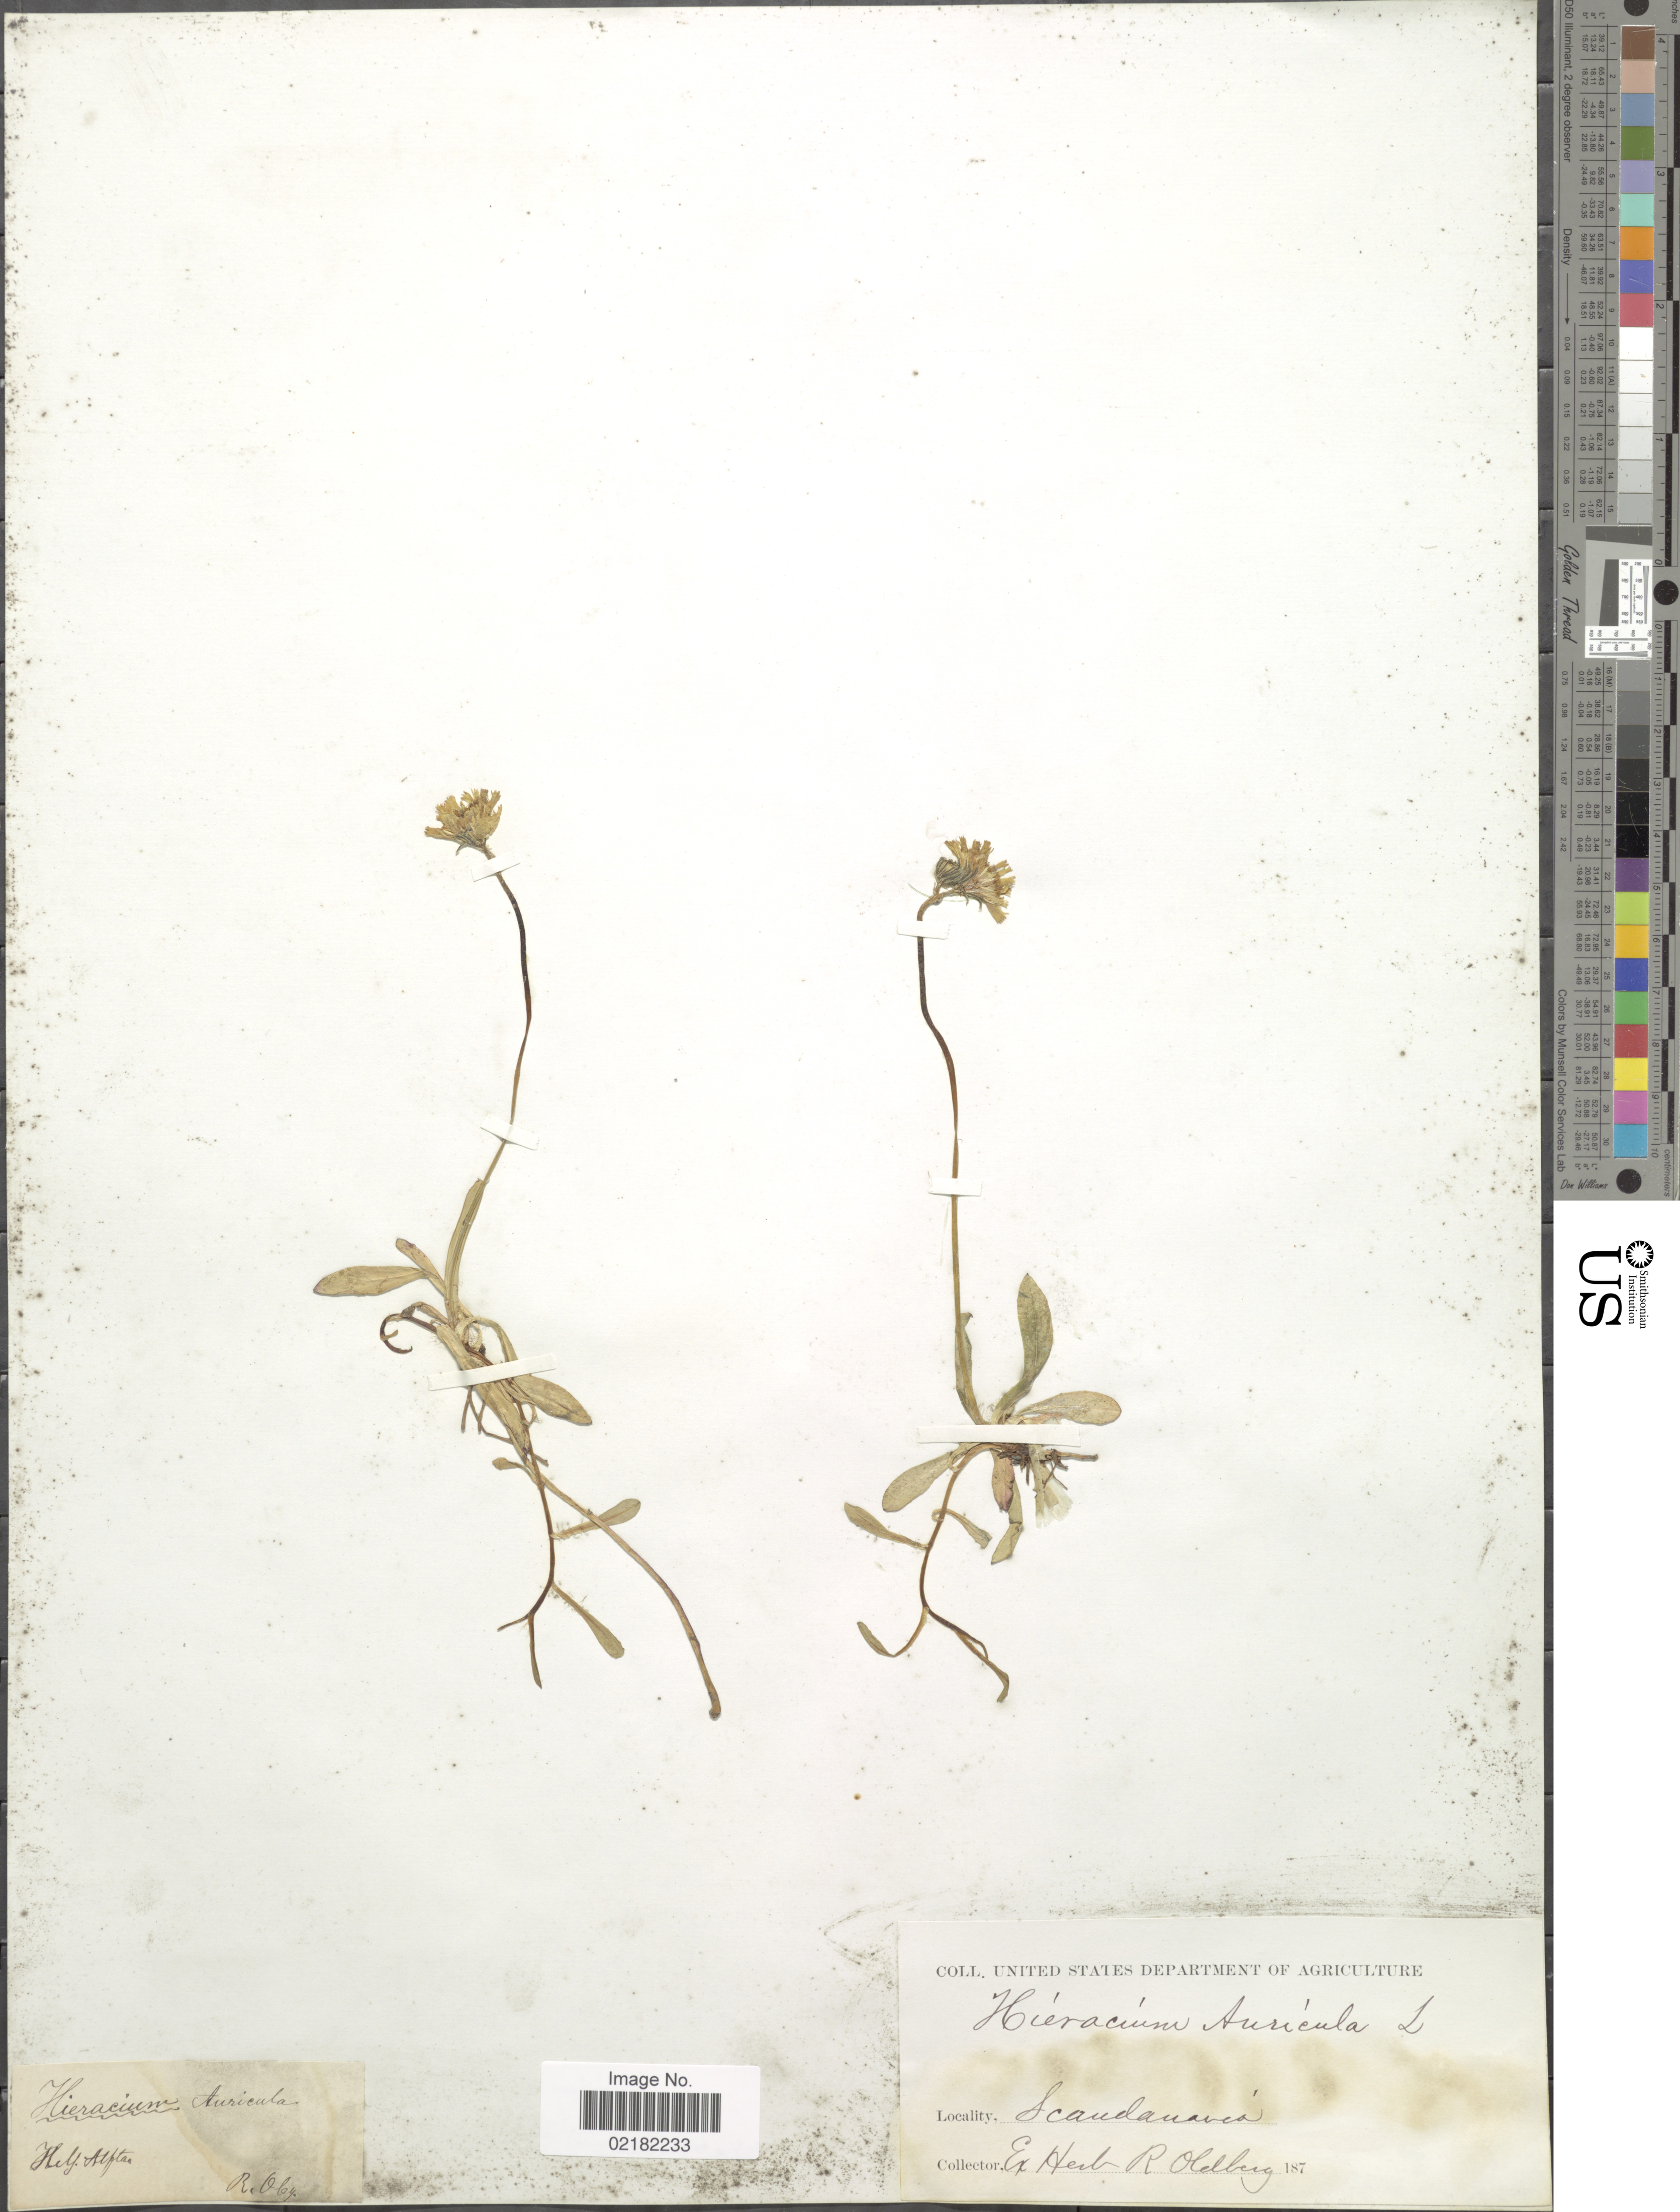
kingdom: Plantae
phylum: Tracheophyta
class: Magnoliopsida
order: Asterales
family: Asteraceae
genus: Pilosella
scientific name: Pilosella floribunda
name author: (Wimm. & Grab.) Fr. a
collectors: R. Oldberg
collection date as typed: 187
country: Sweden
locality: Scandinavia, Hels. Alfta